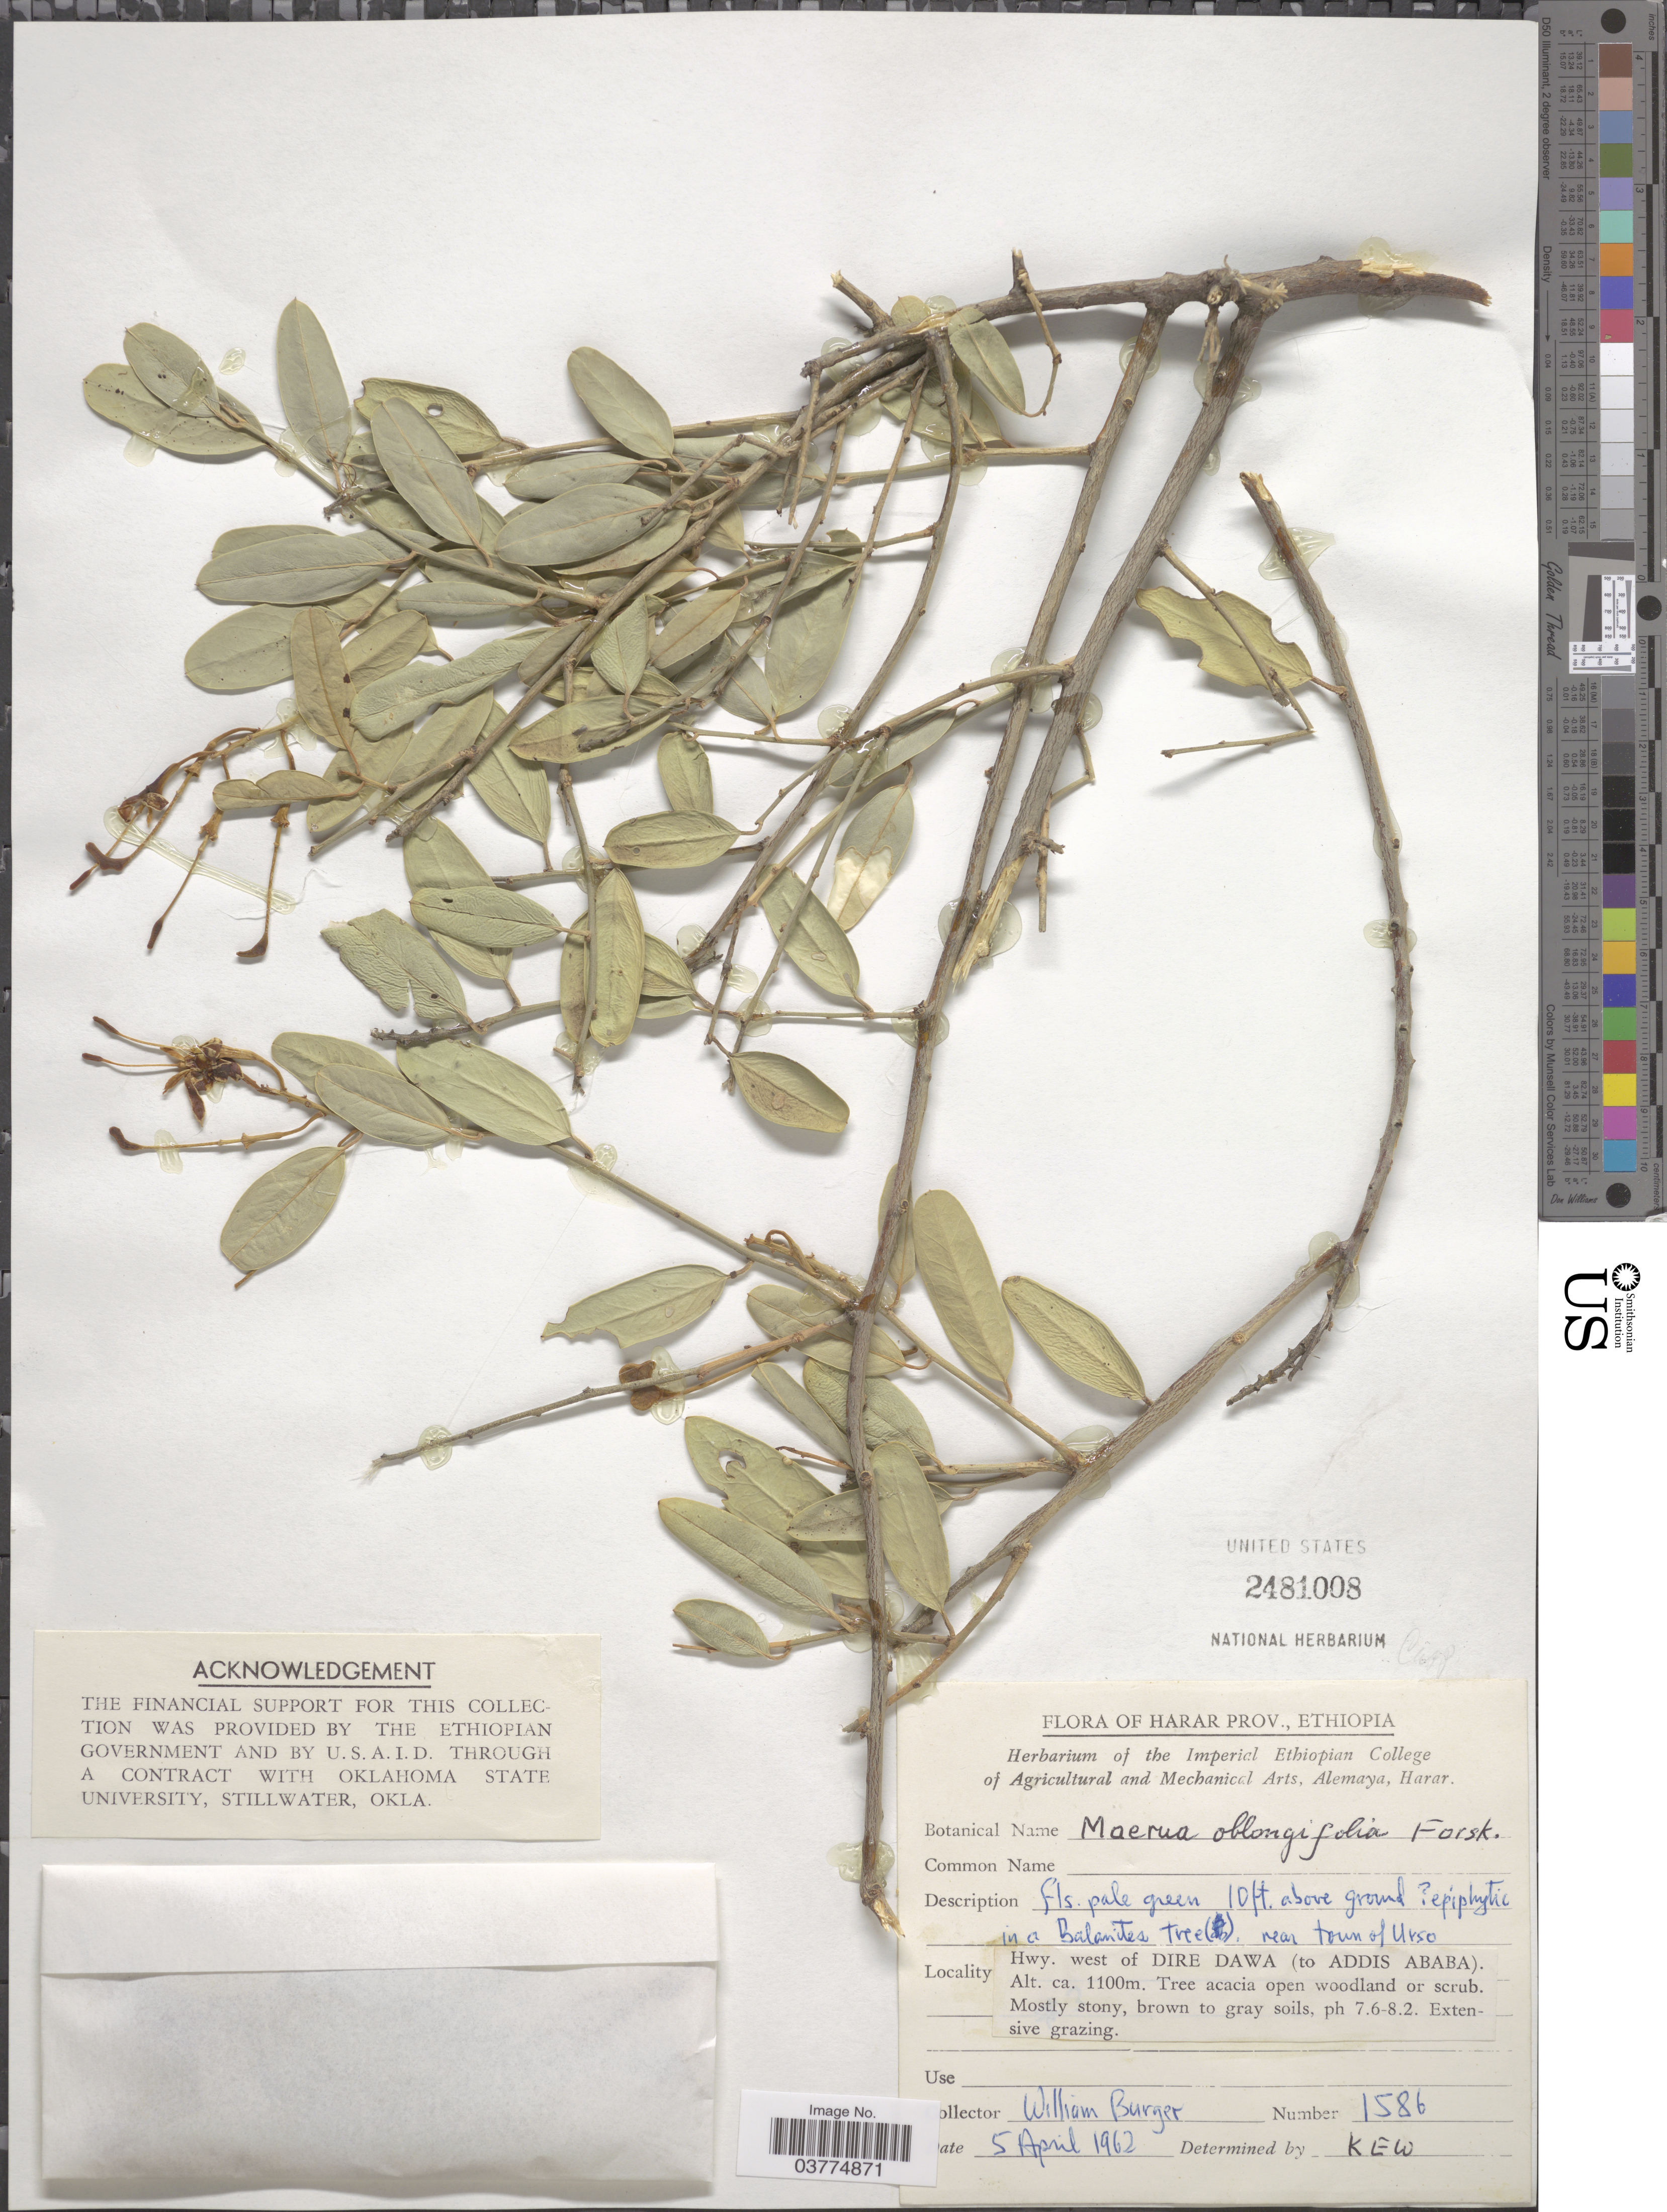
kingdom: Plantae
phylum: Tracheophyta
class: Magnoliopsida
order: Brassicales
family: Capparaceae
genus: Maerua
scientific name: Maerua oblongifolia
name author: (Forssk.) A. Rich.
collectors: W. Burger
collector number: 1586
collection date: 1962-04-05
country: Ethiopia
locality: Harar Prov., Hwy. west of Dire Dawa (to Addis Ababa).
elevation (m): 1100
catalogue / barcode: US 2481008